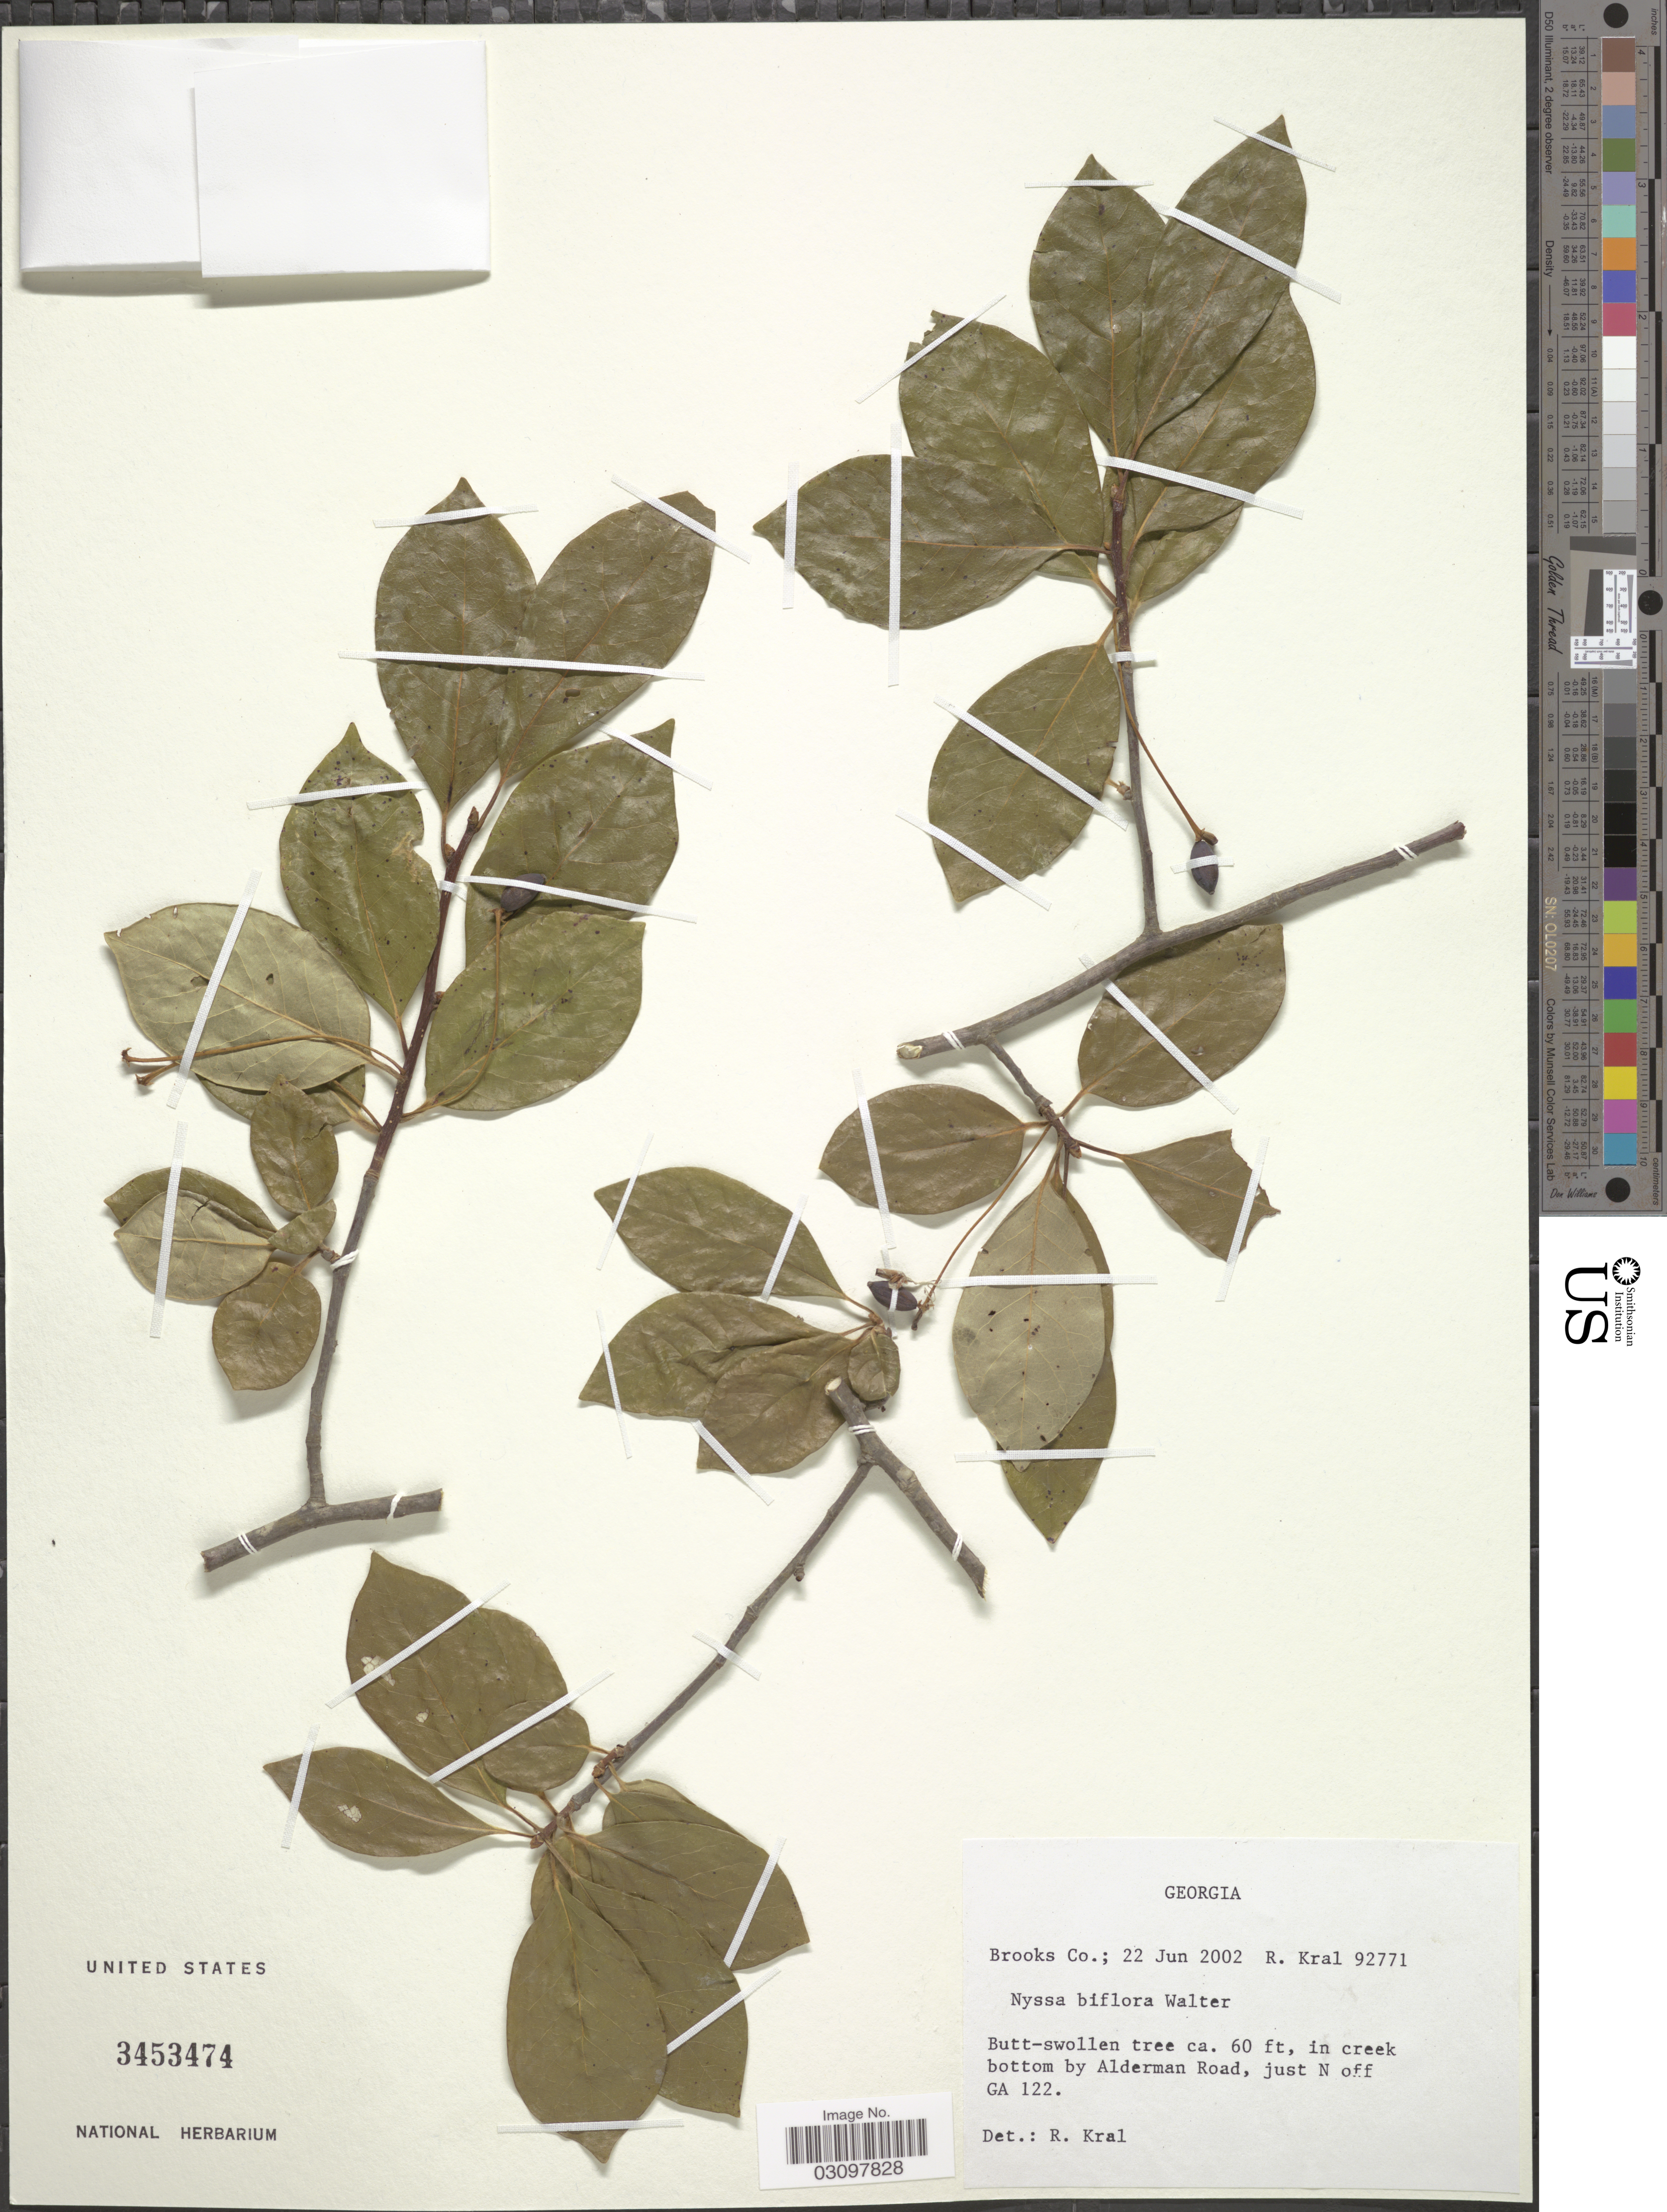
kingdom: Plantae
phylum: Tracheophyta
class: Magnoliopsida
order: Cornales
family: Nyssaceae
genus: Nyssa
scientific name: Nyssa biflora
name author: Walter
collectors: R. Kral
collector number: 92771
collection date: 2002-06-22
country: United States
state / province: Georgia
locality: Brooks Co. In creek bottom by Alderman Road, just N off GA 122.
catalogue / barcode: US 3453474